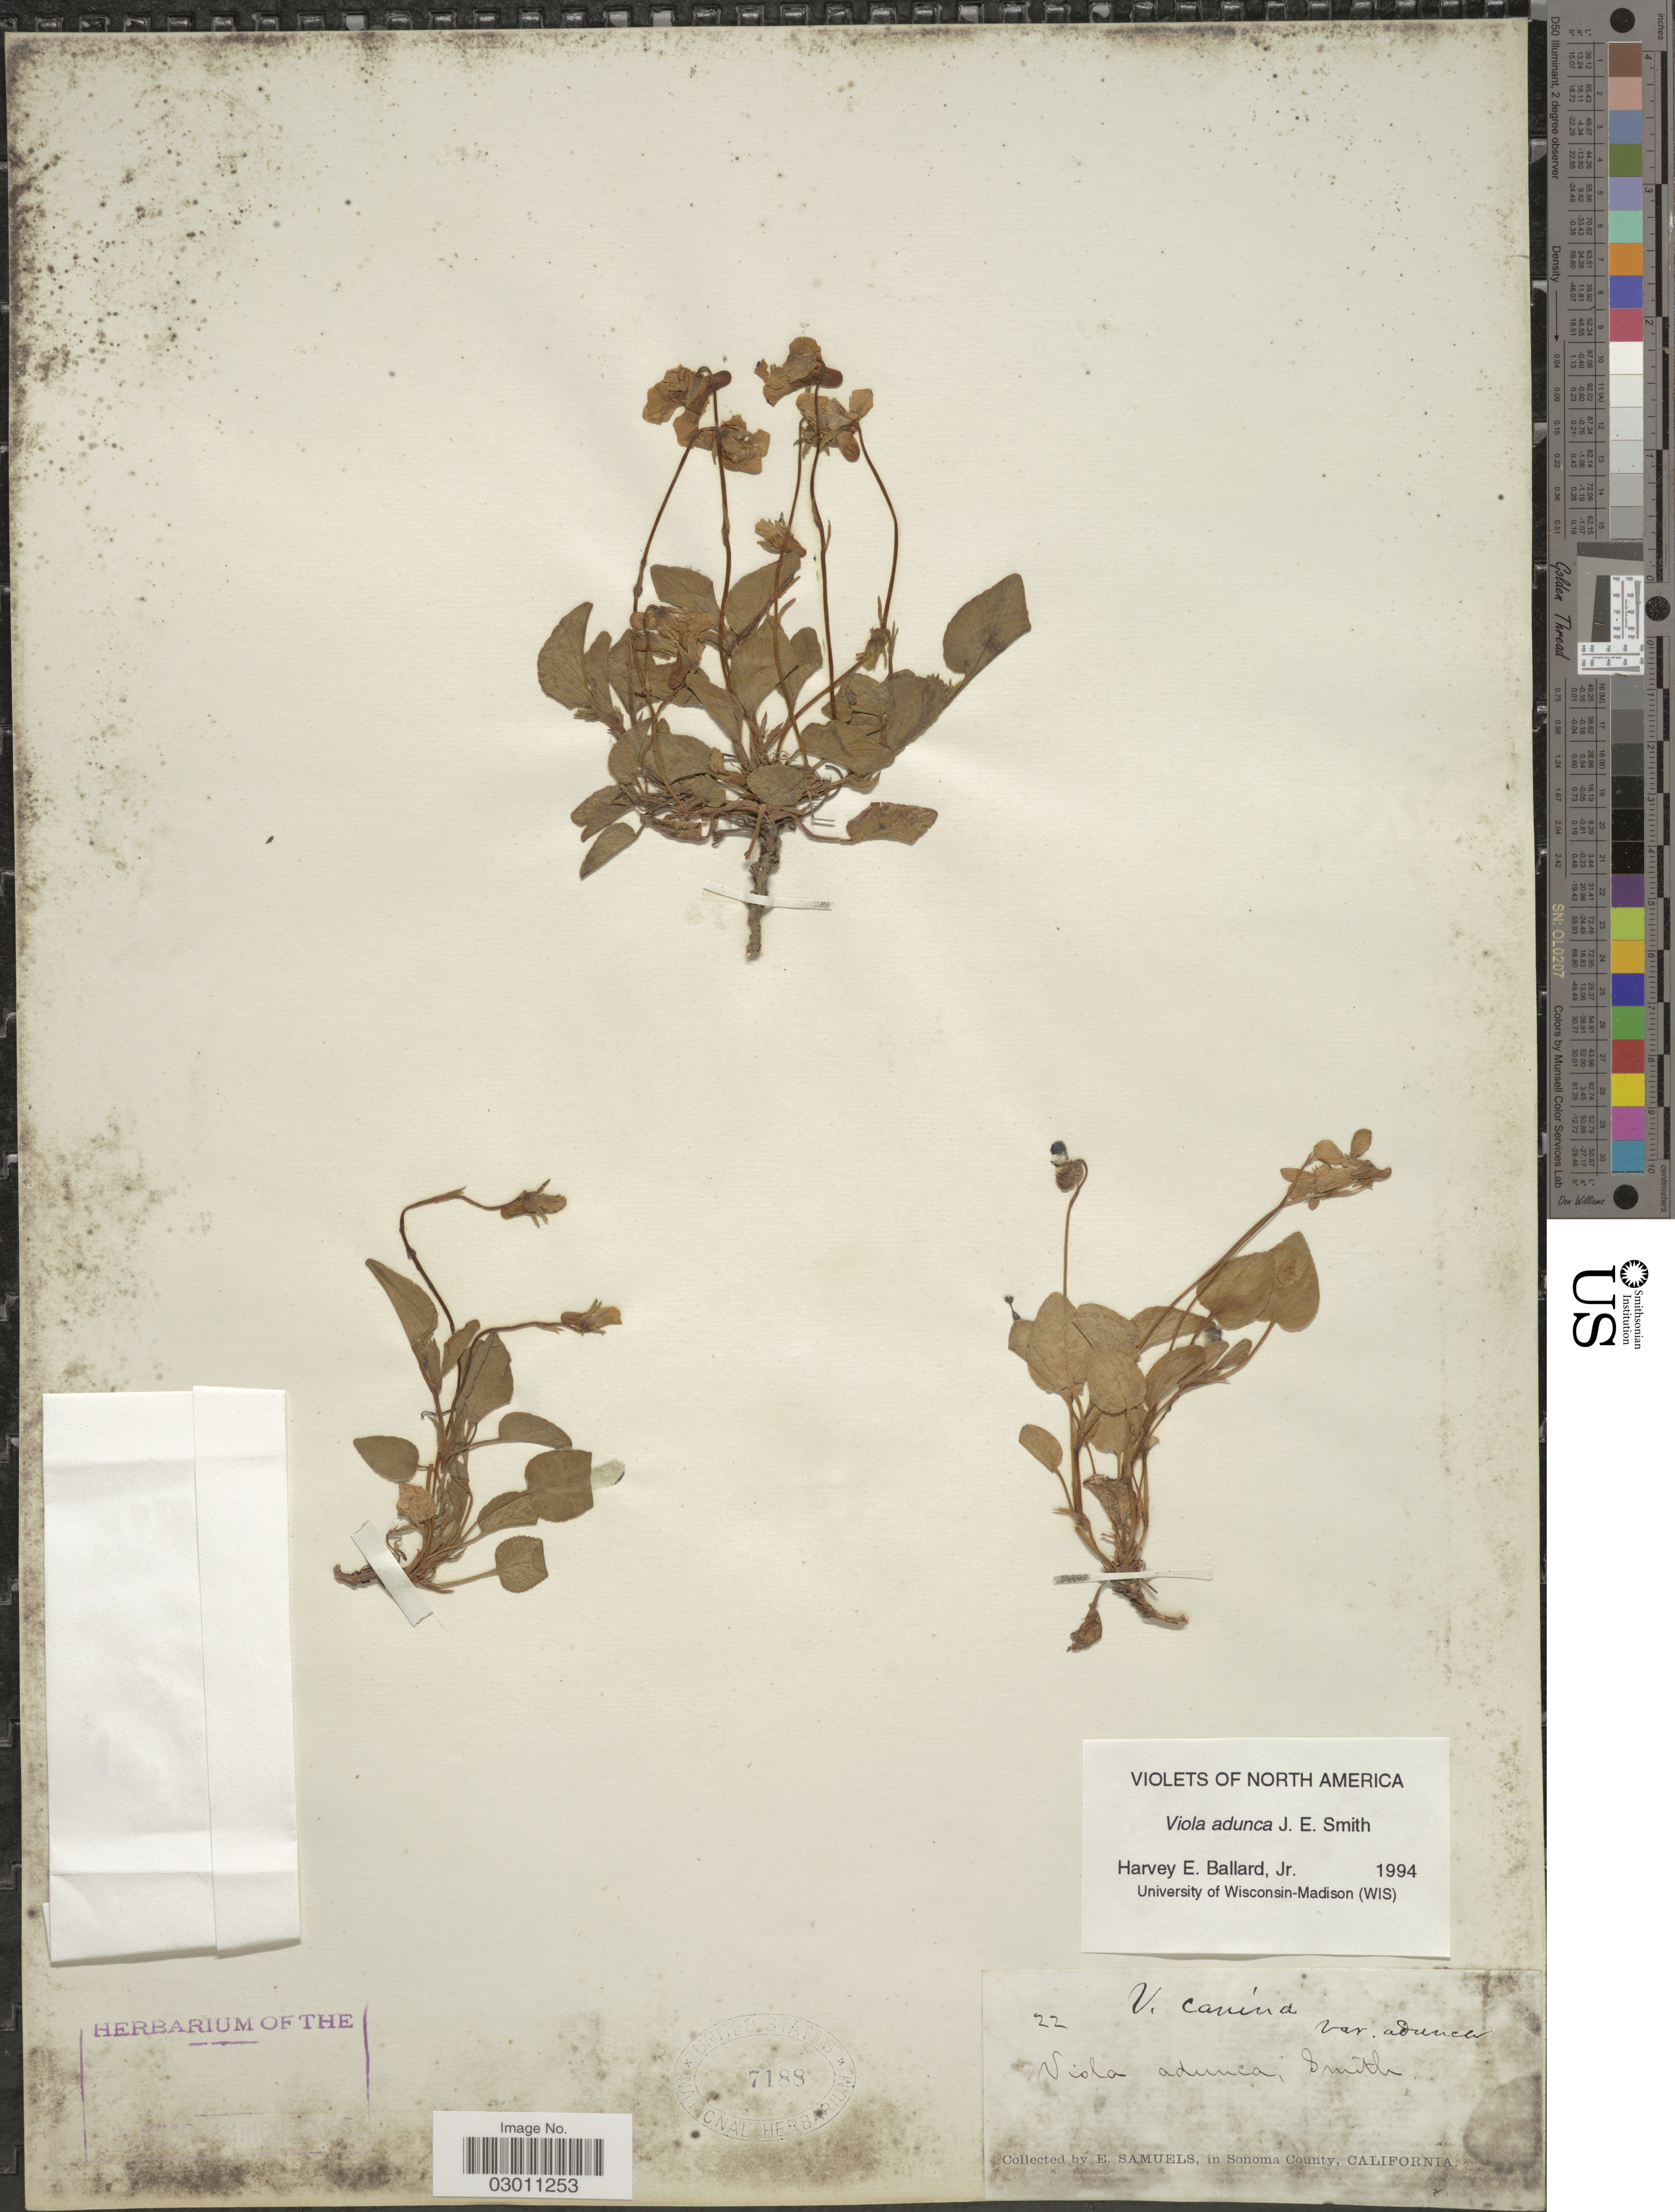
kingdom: Plantae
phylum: Tracheophyta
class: Magnoliopsida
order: Malpighiales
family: Violaceae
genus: Viola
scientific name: Viola adunca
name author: Sm.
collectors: E. Samuels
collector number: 22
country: United States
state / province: California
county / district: Sonoma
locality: In Sonoma County.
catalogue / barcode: US 7188